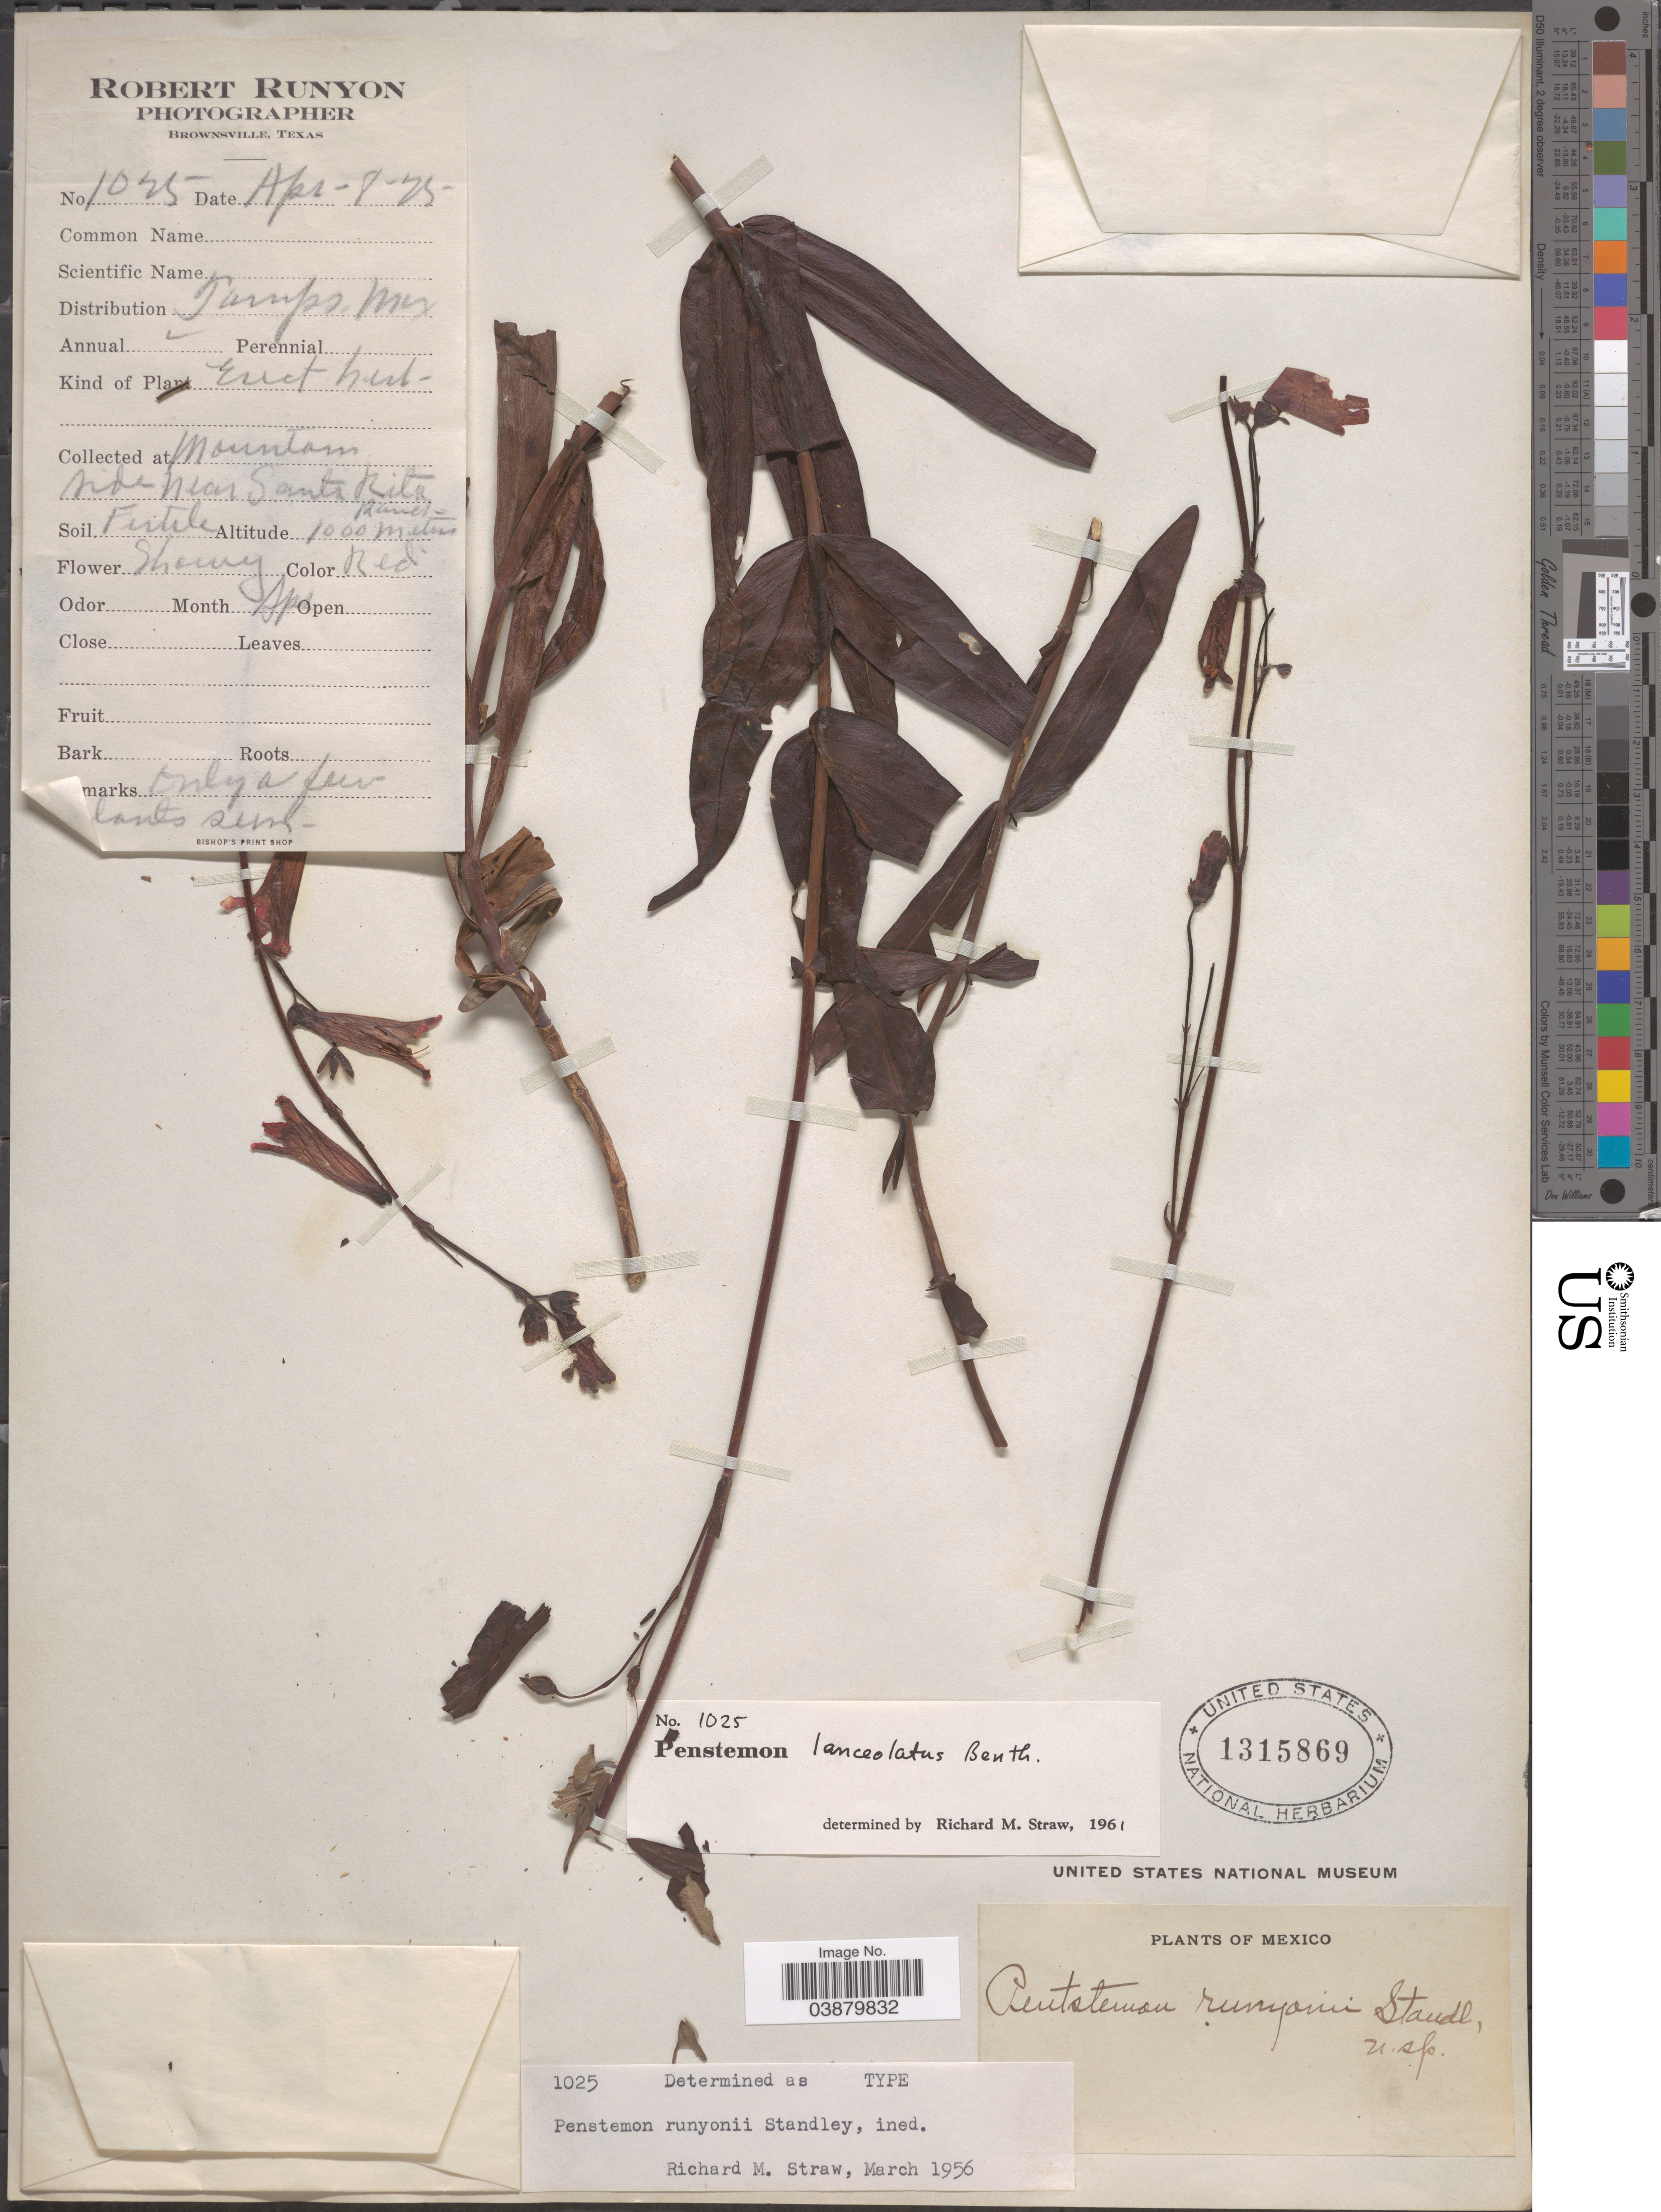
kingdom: Plantae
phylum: Tracheophyta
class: Magnoliopsida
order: Lamiales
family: Plantaginaceae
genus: Penstemon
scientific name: Penstemon lanceolatus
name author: Benth.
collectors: R. Runyon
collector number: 1025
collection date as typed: Transcribed d/m/y: 8/4/75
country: Mexico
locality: Tamps. Mountain side near Santa Rita Ranch.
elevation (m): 1000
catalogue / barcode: US 1315869